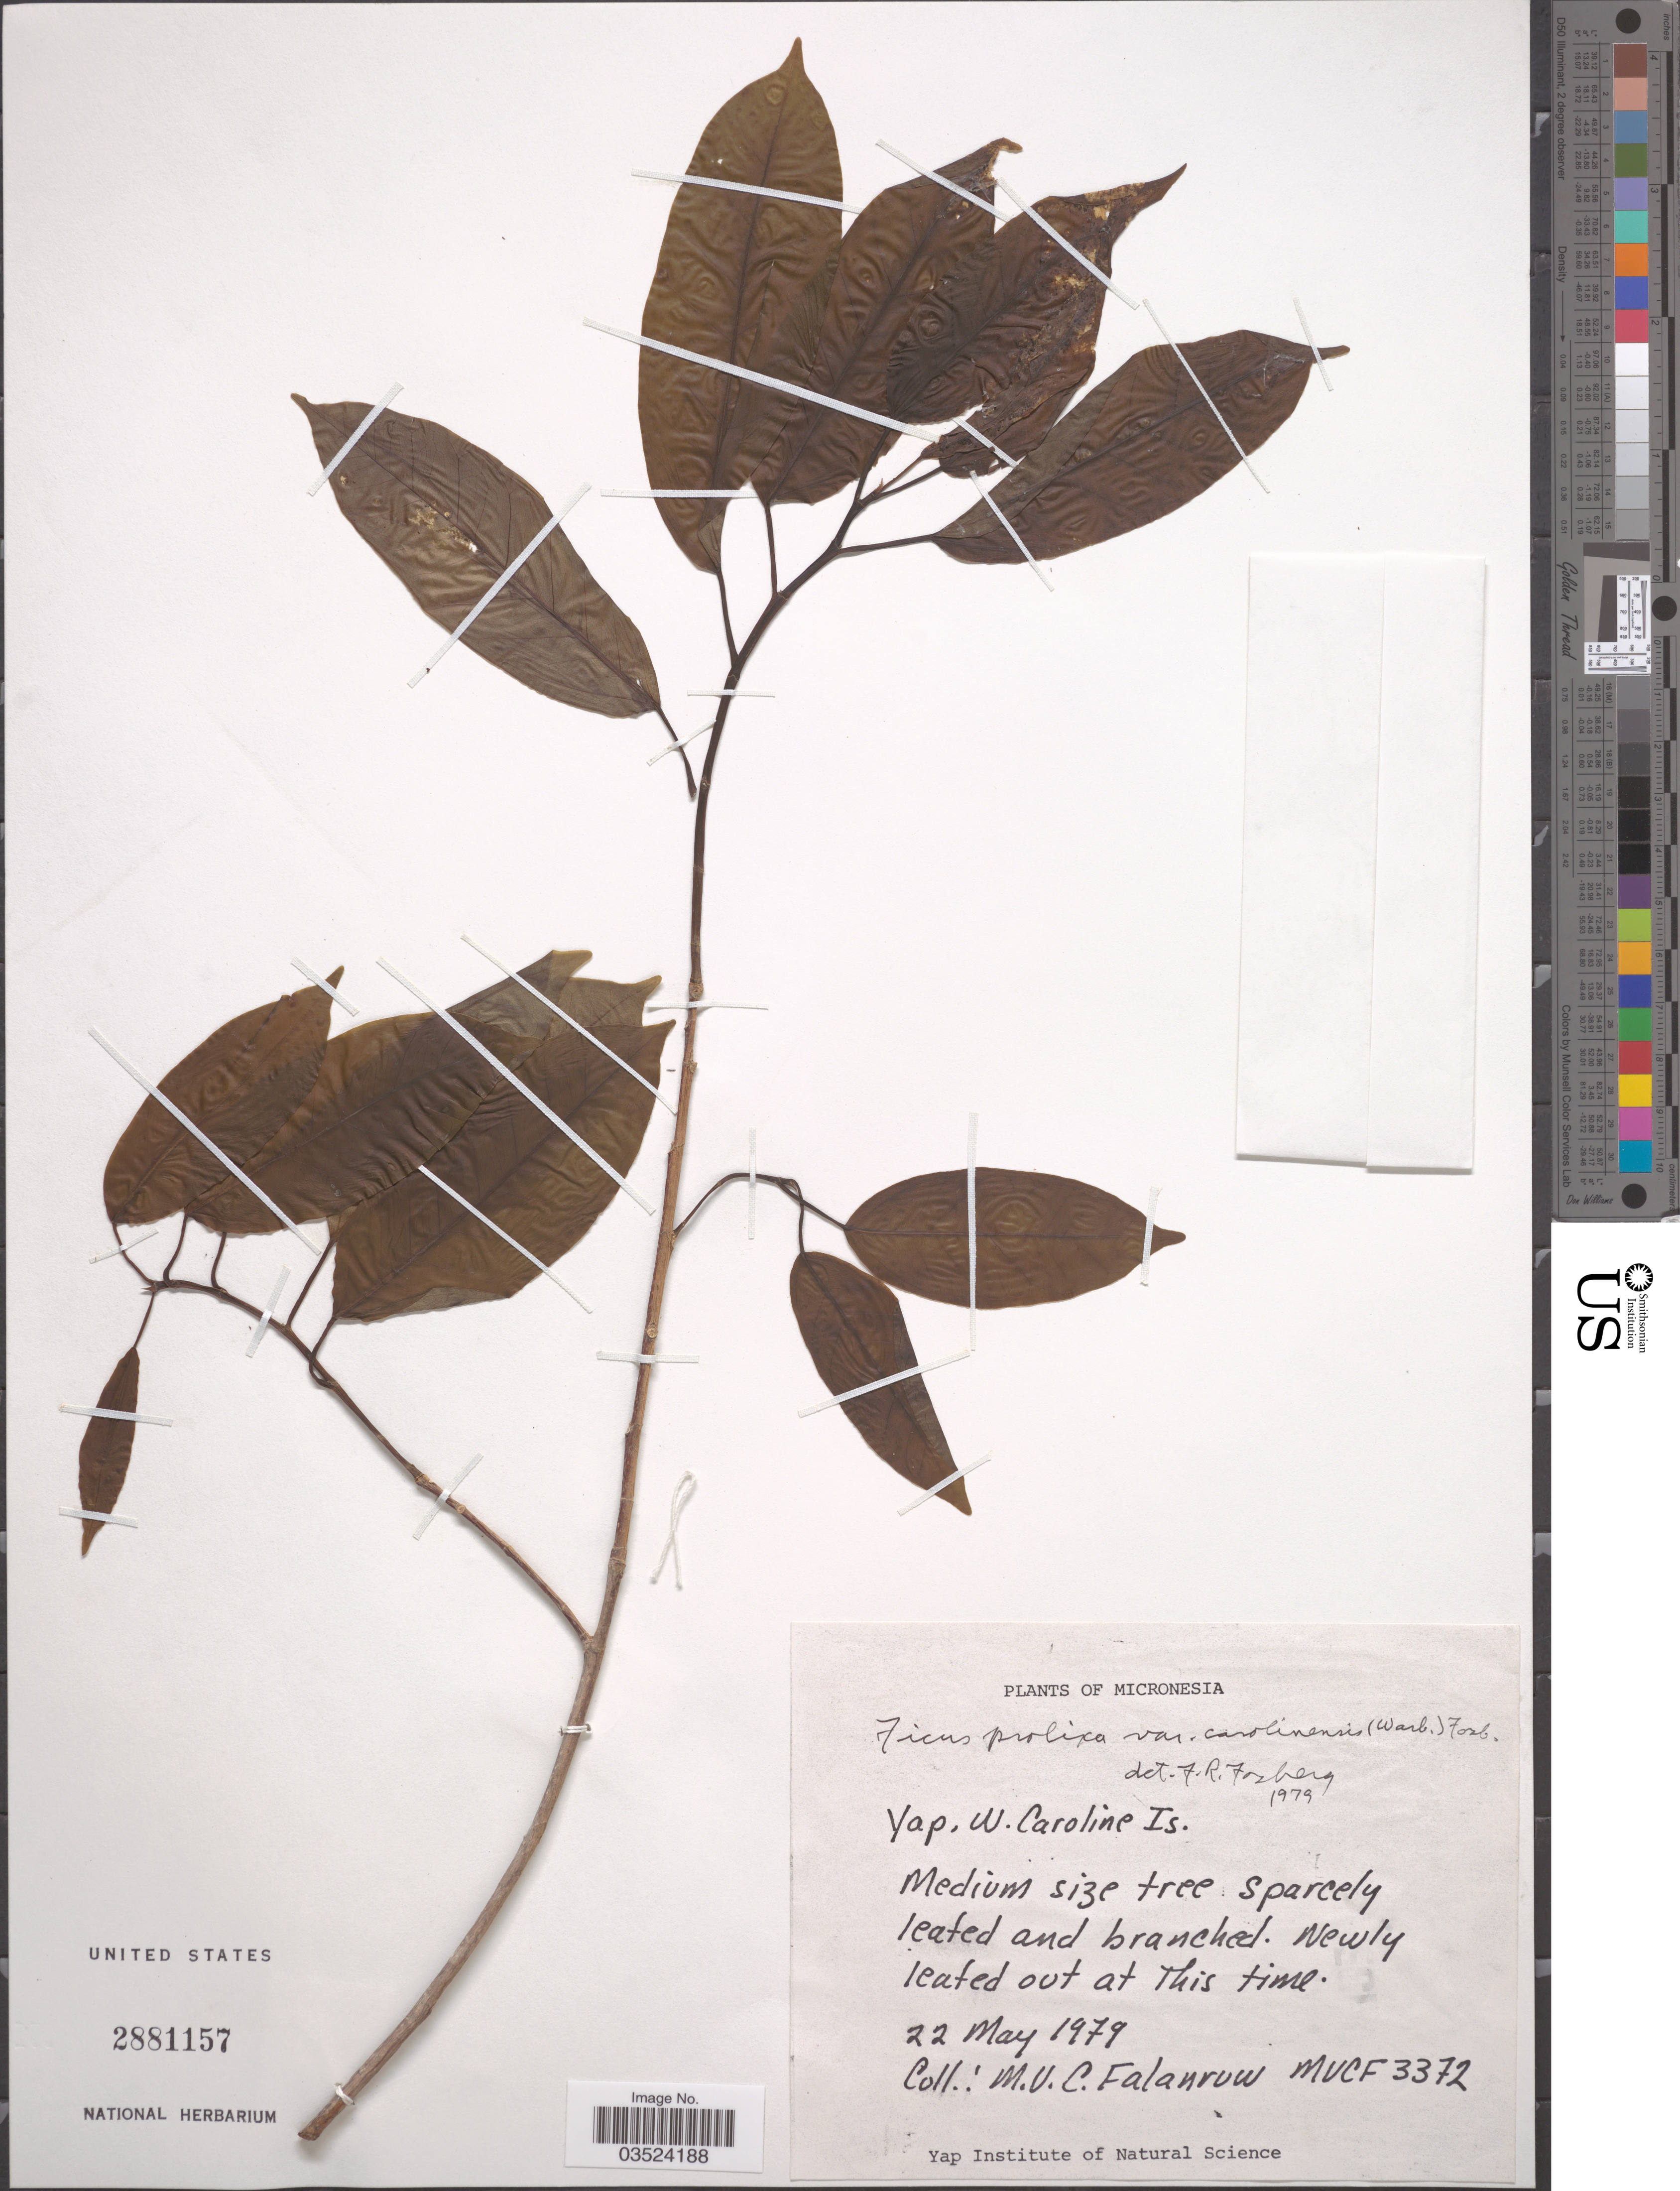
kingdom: Plantae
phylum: Tracheophyta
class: Magnoliopsida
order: Rosales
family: Moraceae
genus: Ficus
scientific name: Ficus prolixa var. carolinensis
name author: (Warb.) Fosberg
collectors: M. V. Falanruw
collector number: MVCF 3372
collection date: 1979-05-22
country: Micronesia, Federated States of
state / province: Yap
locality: Micronesia. W. Caroline Is.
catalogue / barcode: US 2881157